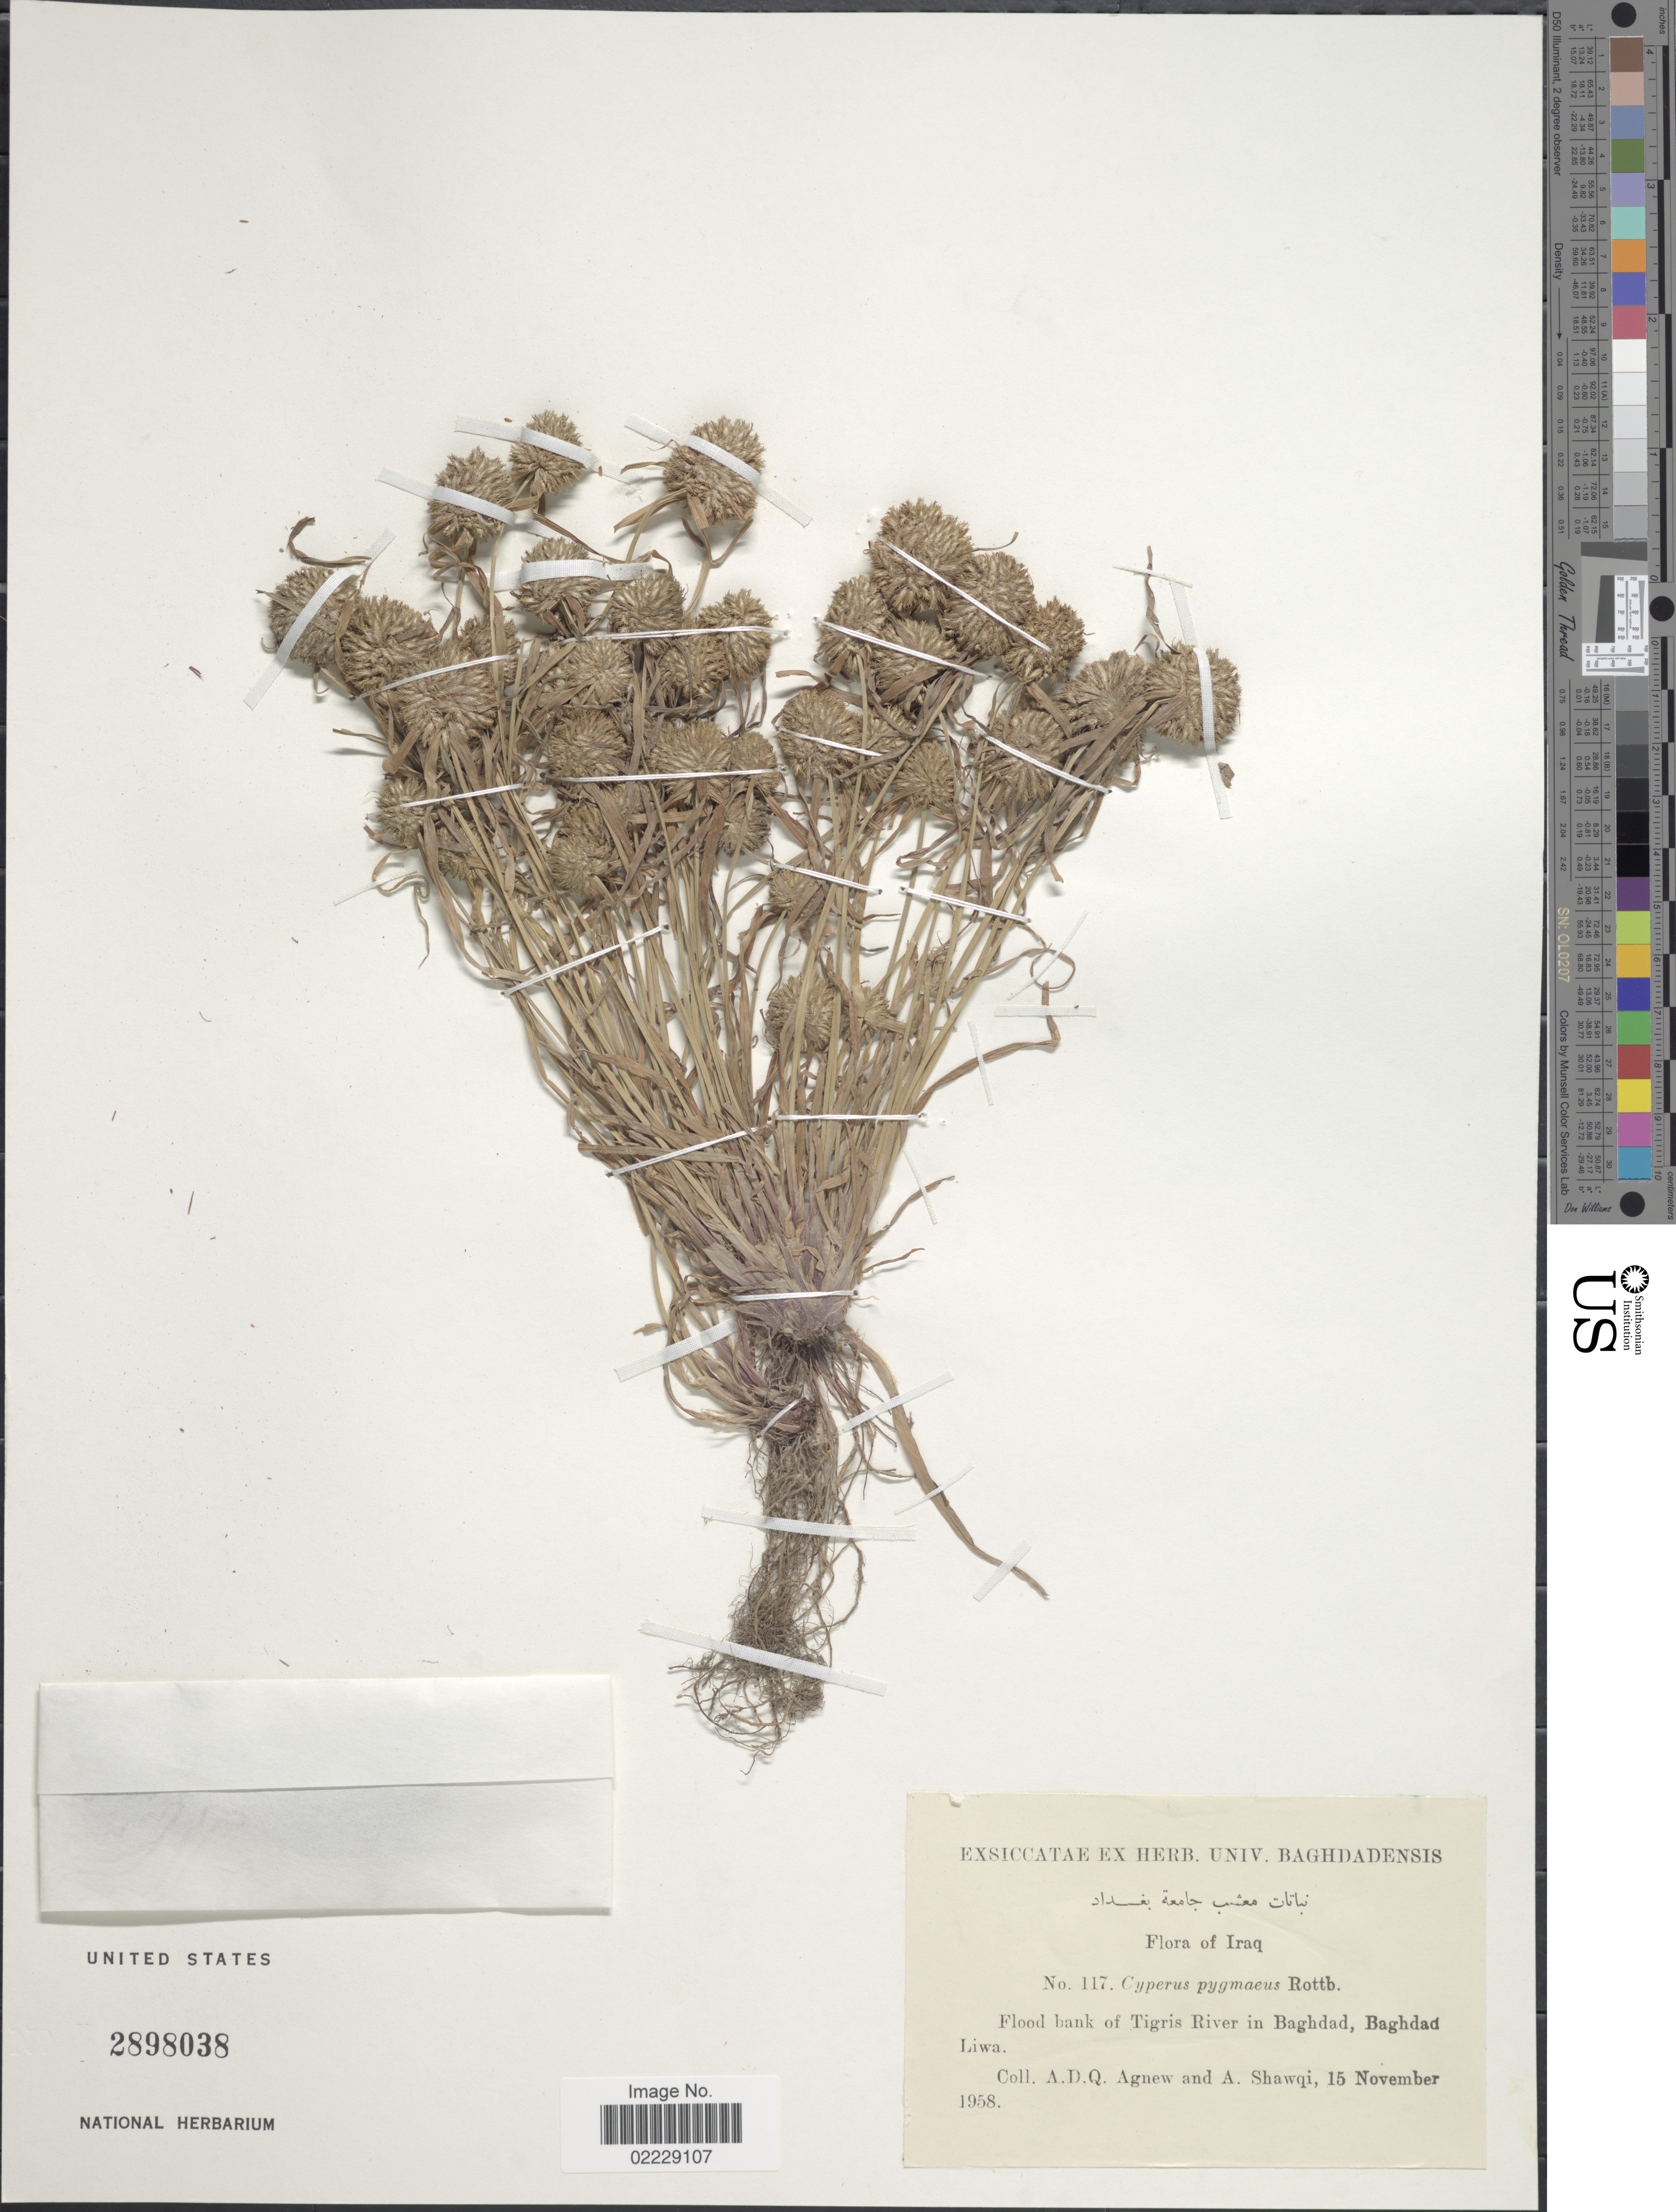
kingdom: Plantae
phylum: Tracheophyta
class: Liliopsida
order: Poales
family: Cyperaceae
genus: Cyperus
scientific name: Cyperus pygmaeus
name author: Rottb.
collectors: A. D. Agnew & Shawqi, A.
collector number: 117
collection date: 1958-11-15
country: Iraq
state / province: Baghdad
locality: Flood bank of Tigris River in Baghdad, Baghdad Liwa.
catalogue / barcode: US 2898038